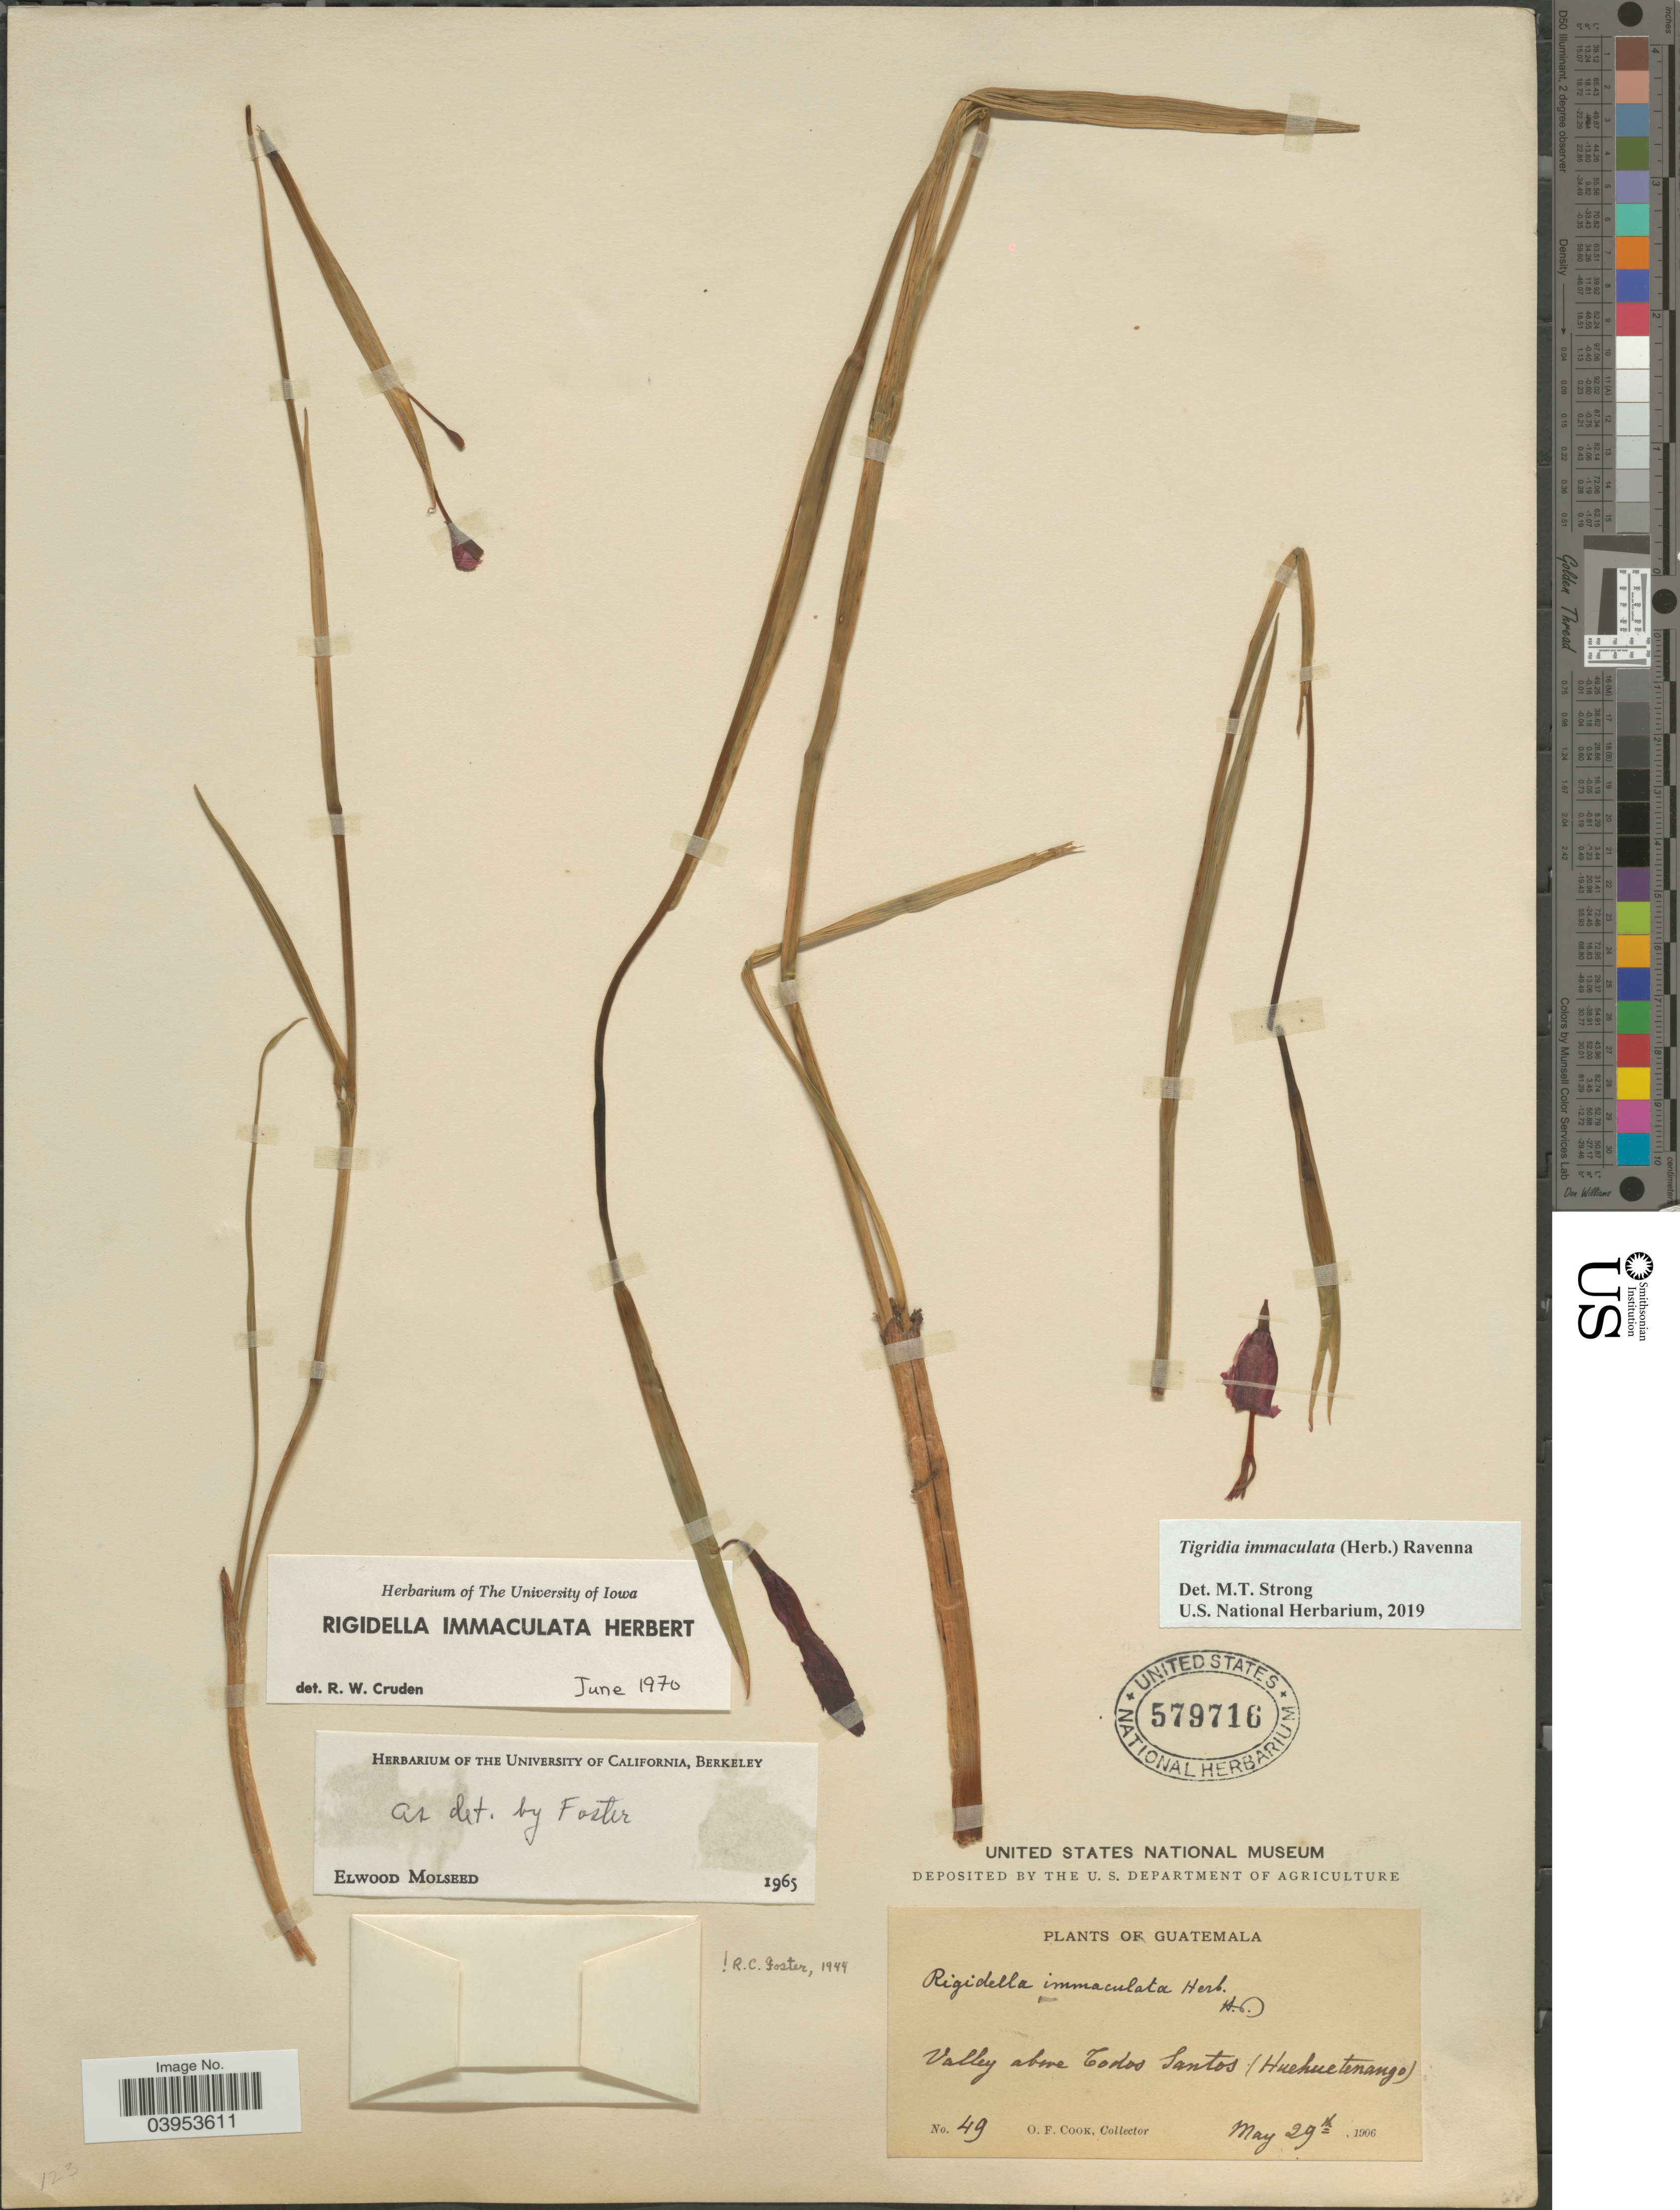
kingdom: Plantae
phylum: Tracheophyta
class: Liliopsida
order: Asparagales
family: Iridaceae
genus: Tigridia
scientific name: Tigridia immaculata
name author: (Herb.) Ravenna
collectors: O. F. Cook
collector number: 49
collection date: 1906-05-29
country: Guatemala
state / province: Huehuetenango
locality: Valley above Todos Santos.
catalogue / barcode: US 579716